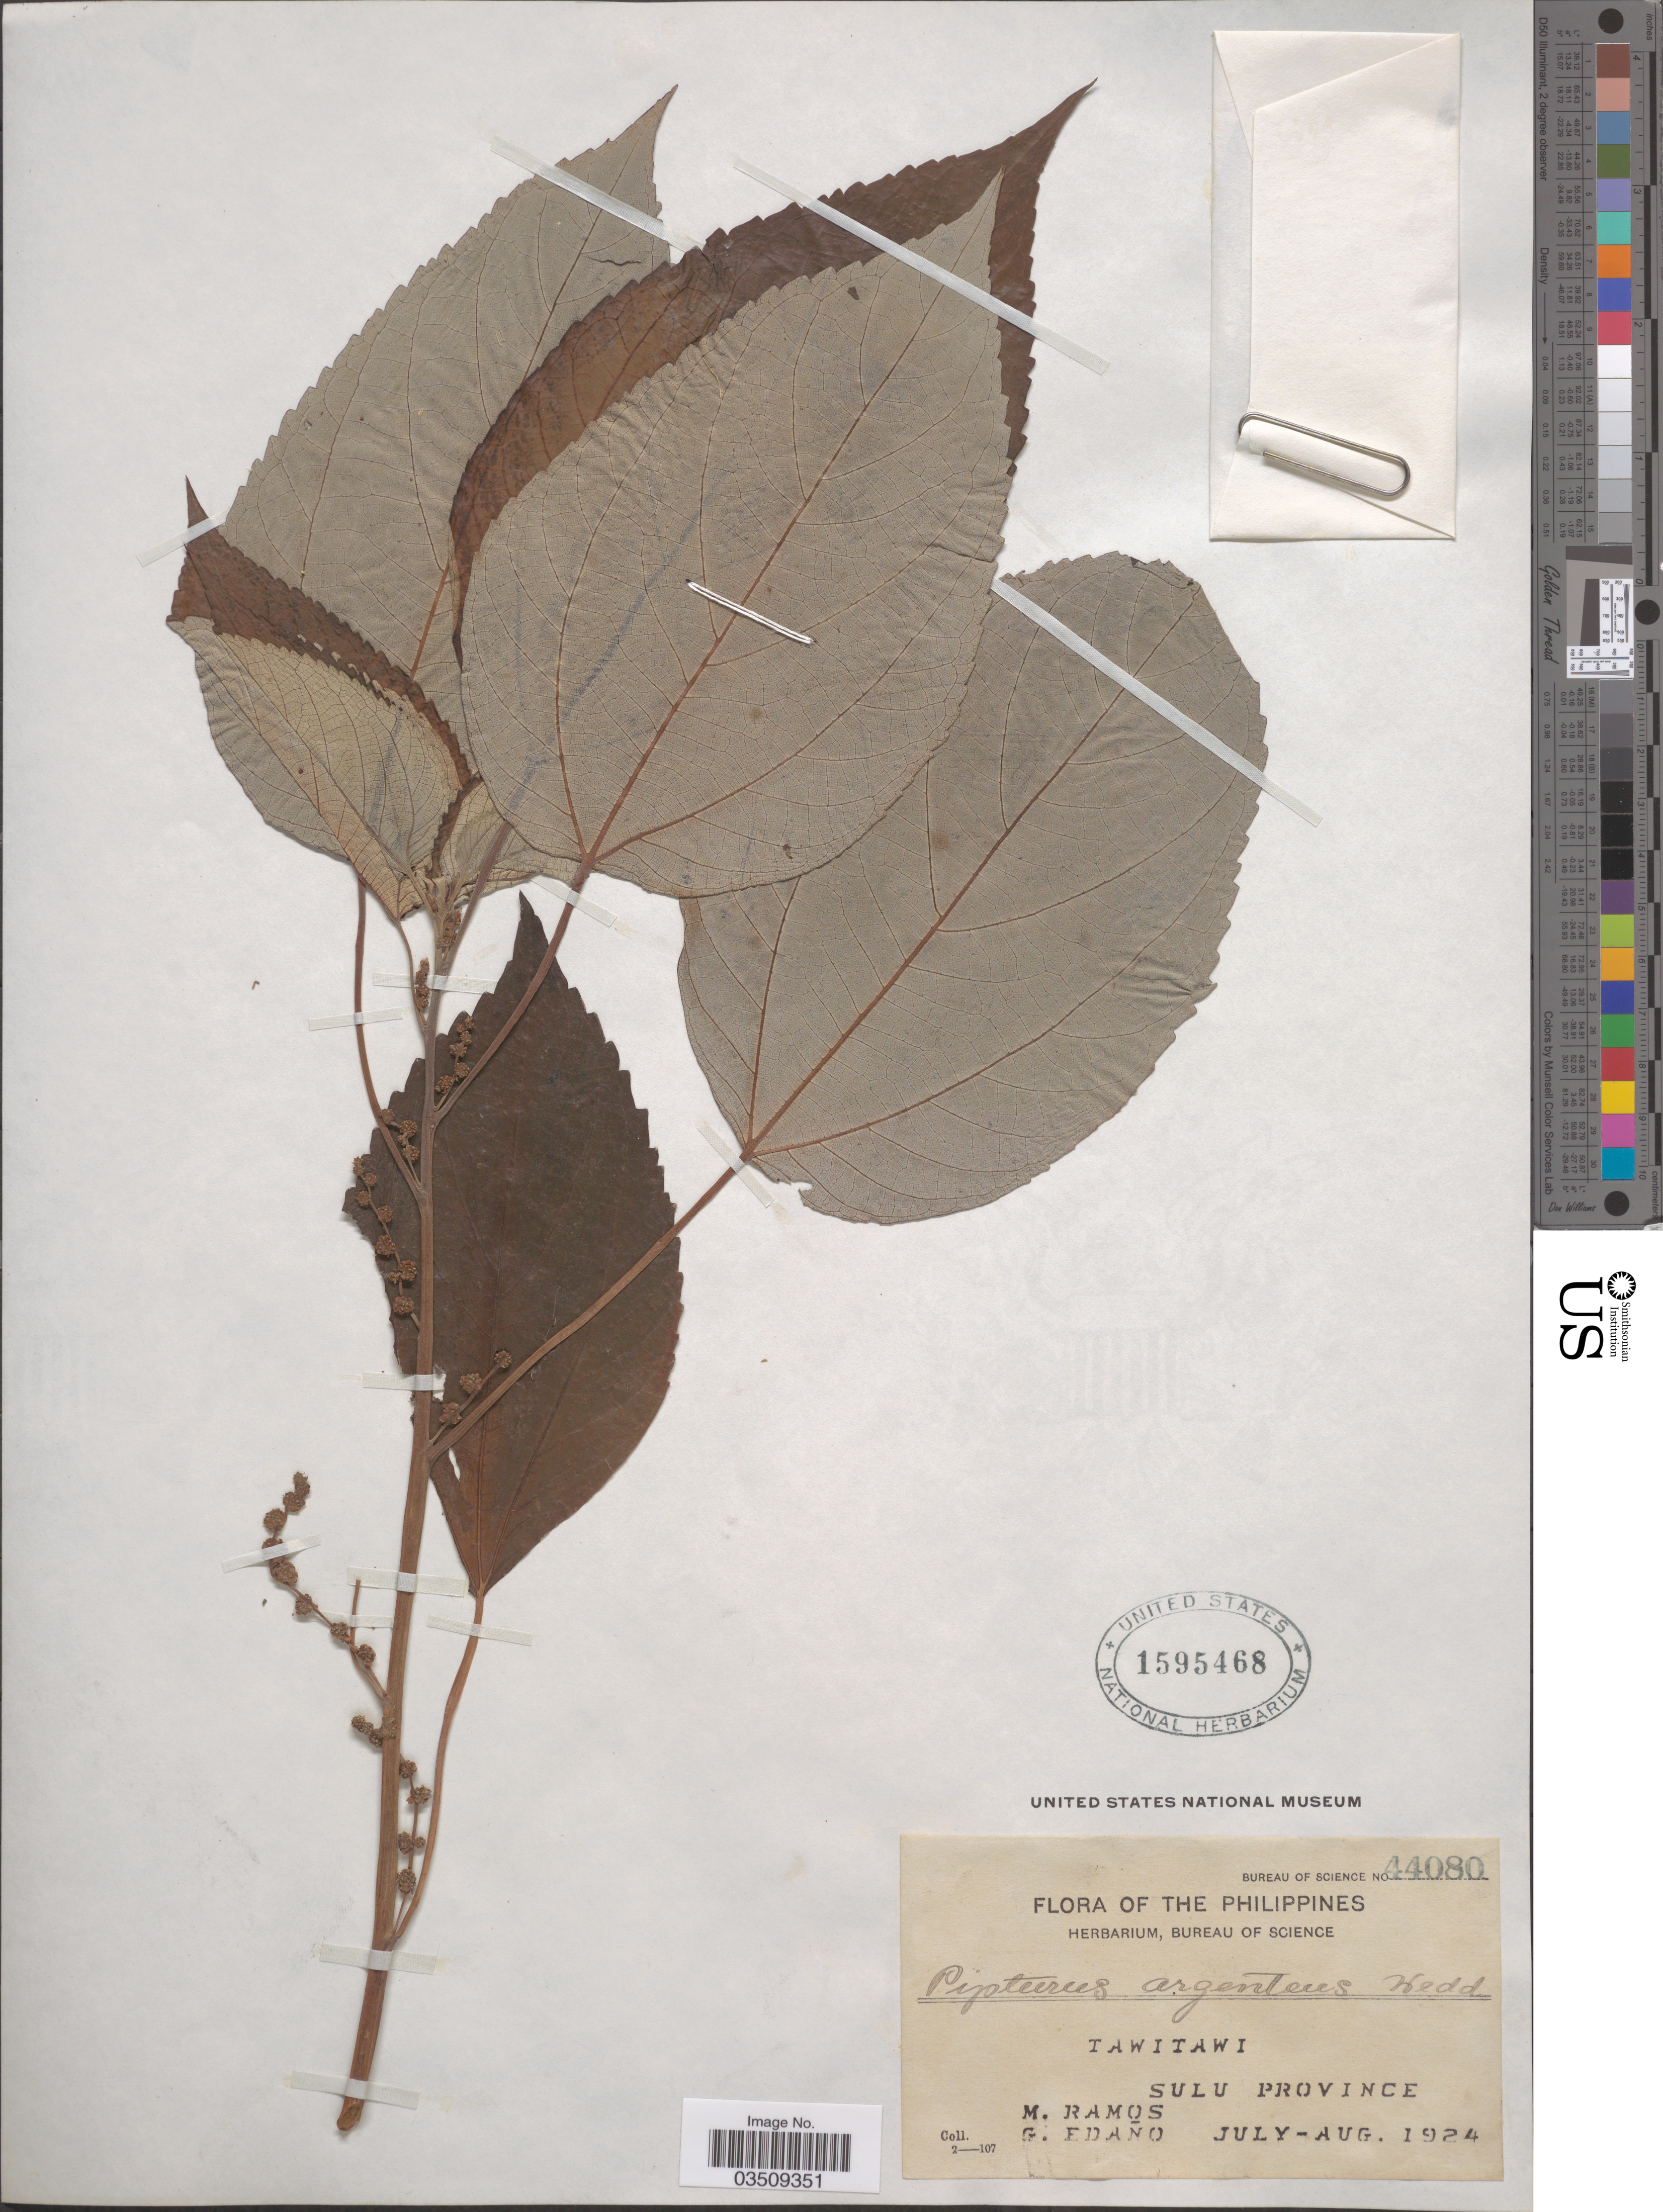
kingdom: Plantae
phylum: Tracheophyta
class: Magnoliopsida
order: Rosales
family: Urticaceae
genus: Pipturus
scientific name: Pipturus argenteus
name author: (G. Forst.) Wedd.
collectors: M. Ramos & G. Edaño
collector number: Bureau of Science 44080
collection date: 1924-07/1924-08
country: Philippines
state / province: Muslim Mindanao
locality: Tawitawi. Sulu Province.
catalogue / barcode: US 1595468